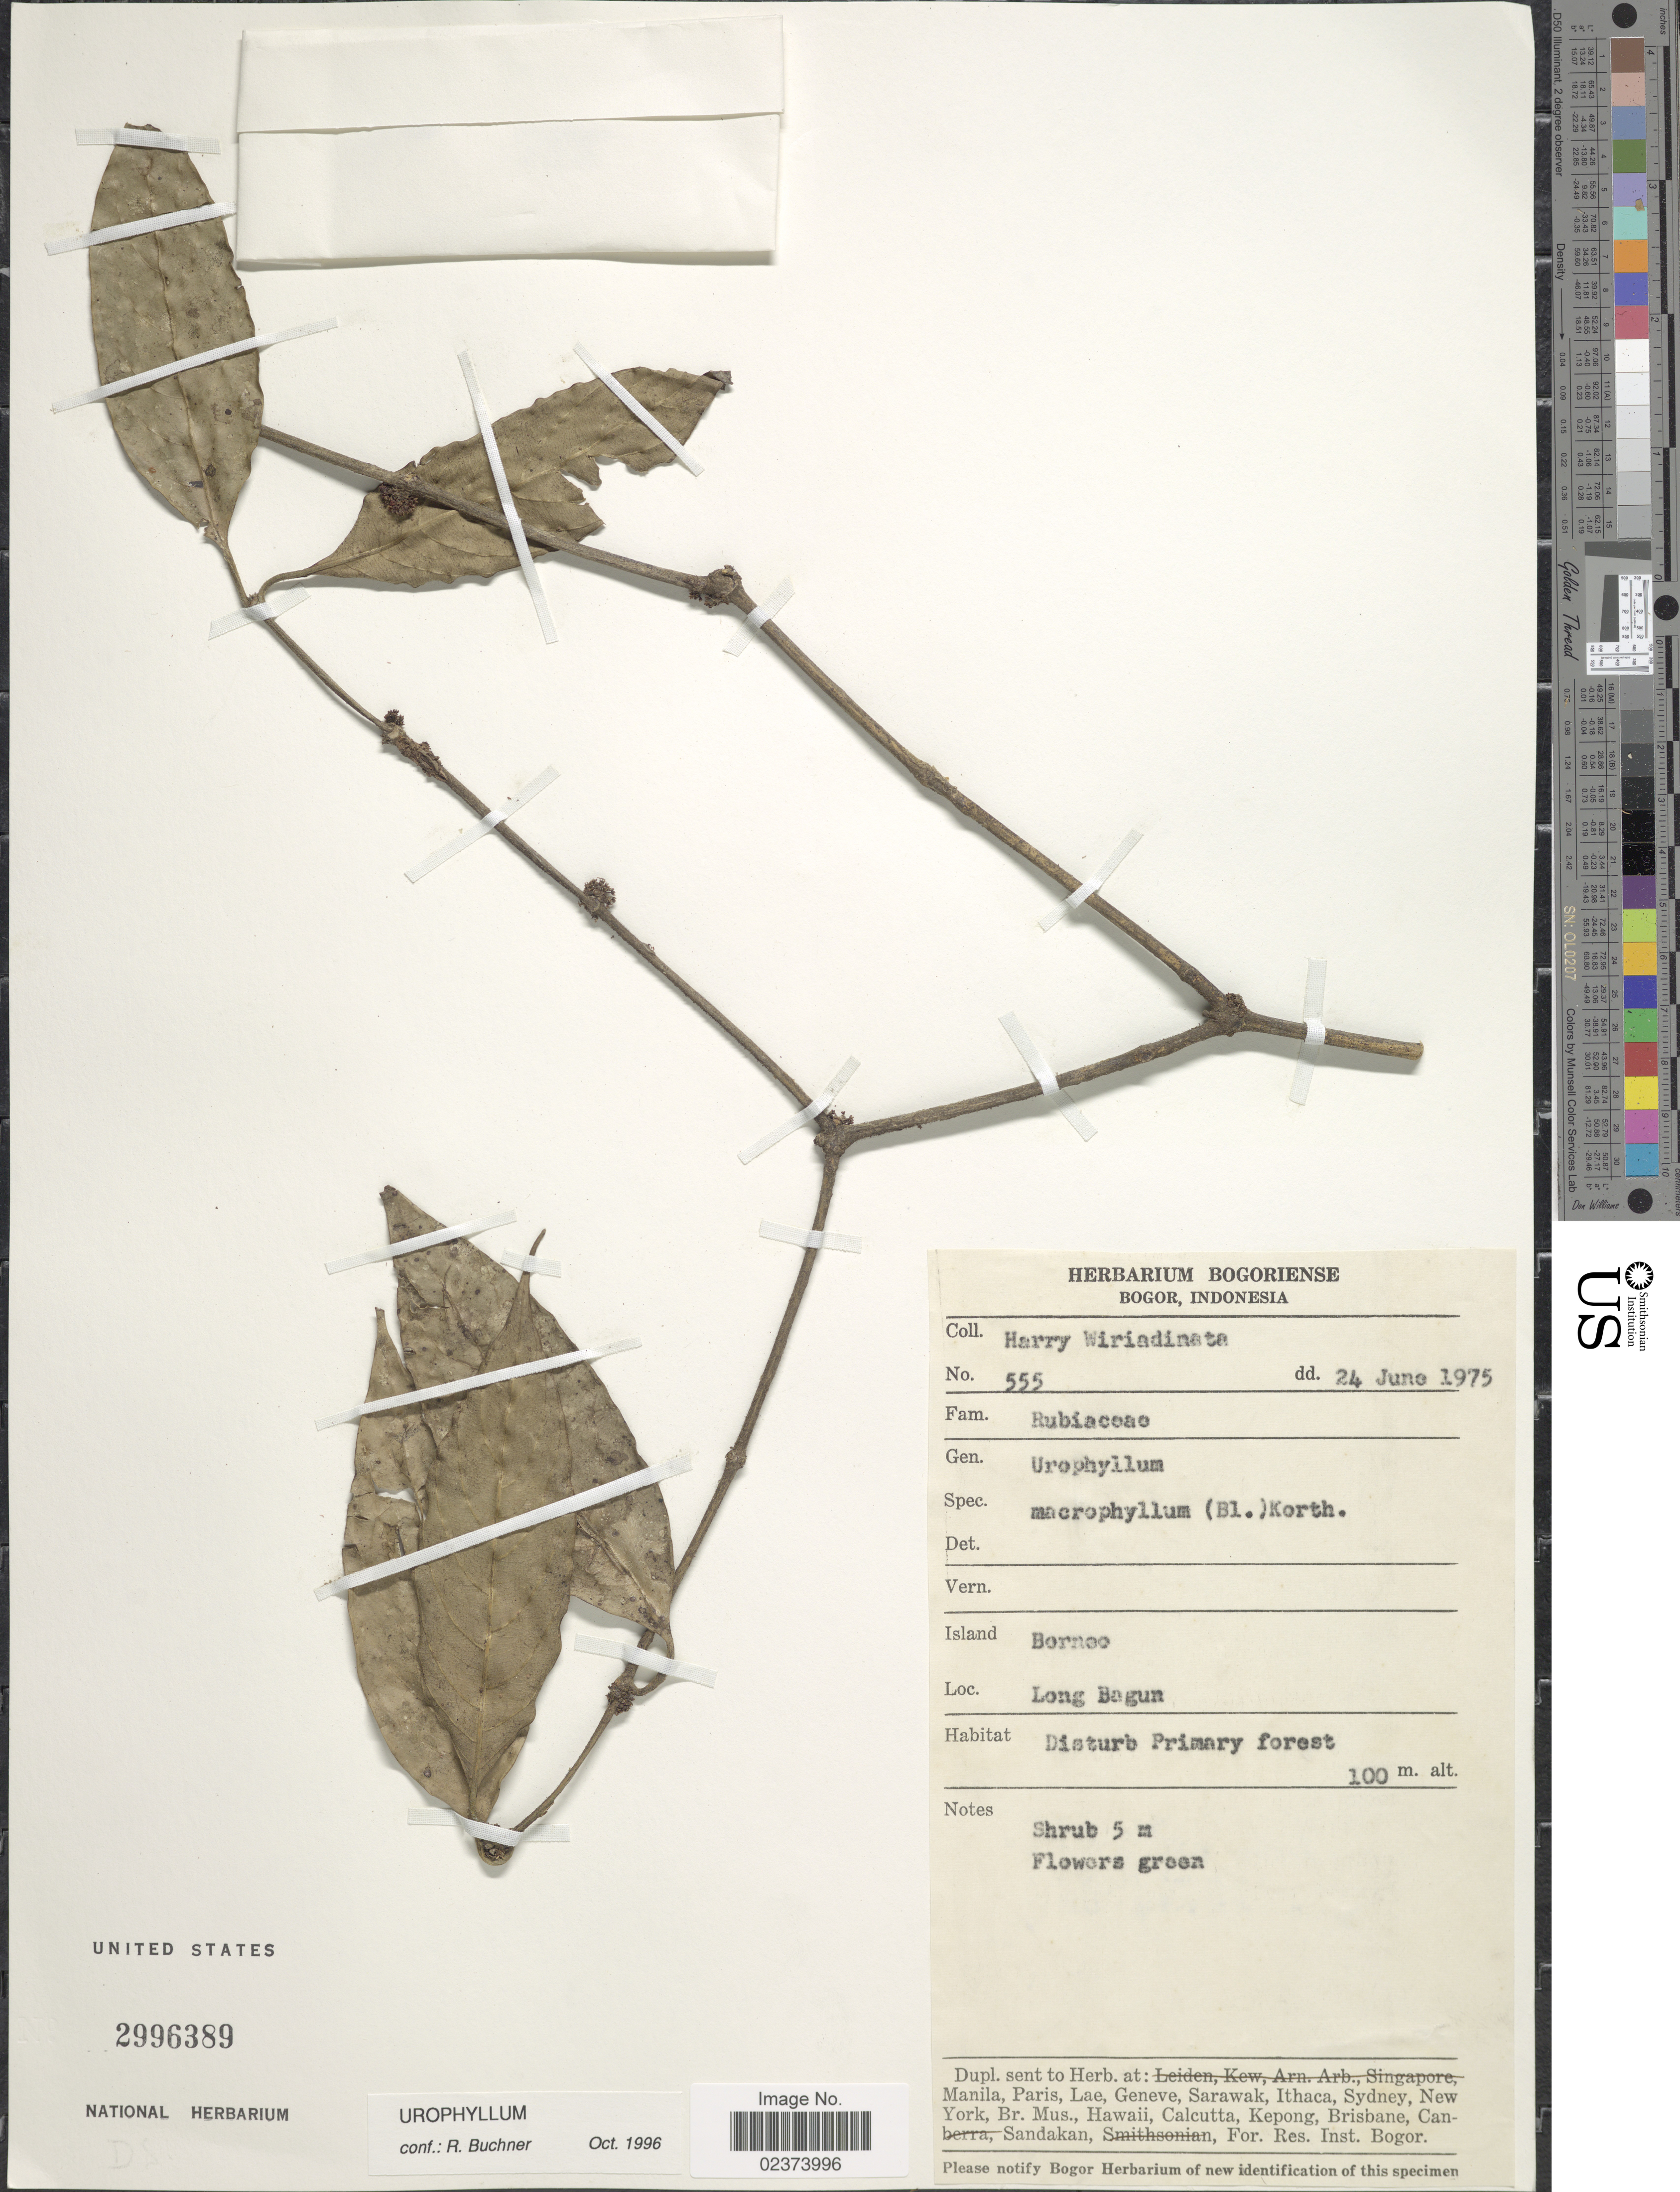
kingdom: Plantae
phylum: Tracheophyta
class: Magnoliopsida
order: Gentianales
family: Rubiaceae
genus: Urophyllum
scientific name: Urophyllum macrophyllum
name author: Korth.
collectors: H. Wiriadinata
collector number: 555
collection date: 1975-06-24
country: Indonesia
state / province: Kalimantan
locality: Island Borneo, Long Bagun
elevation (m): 100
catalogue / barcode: US 2996389